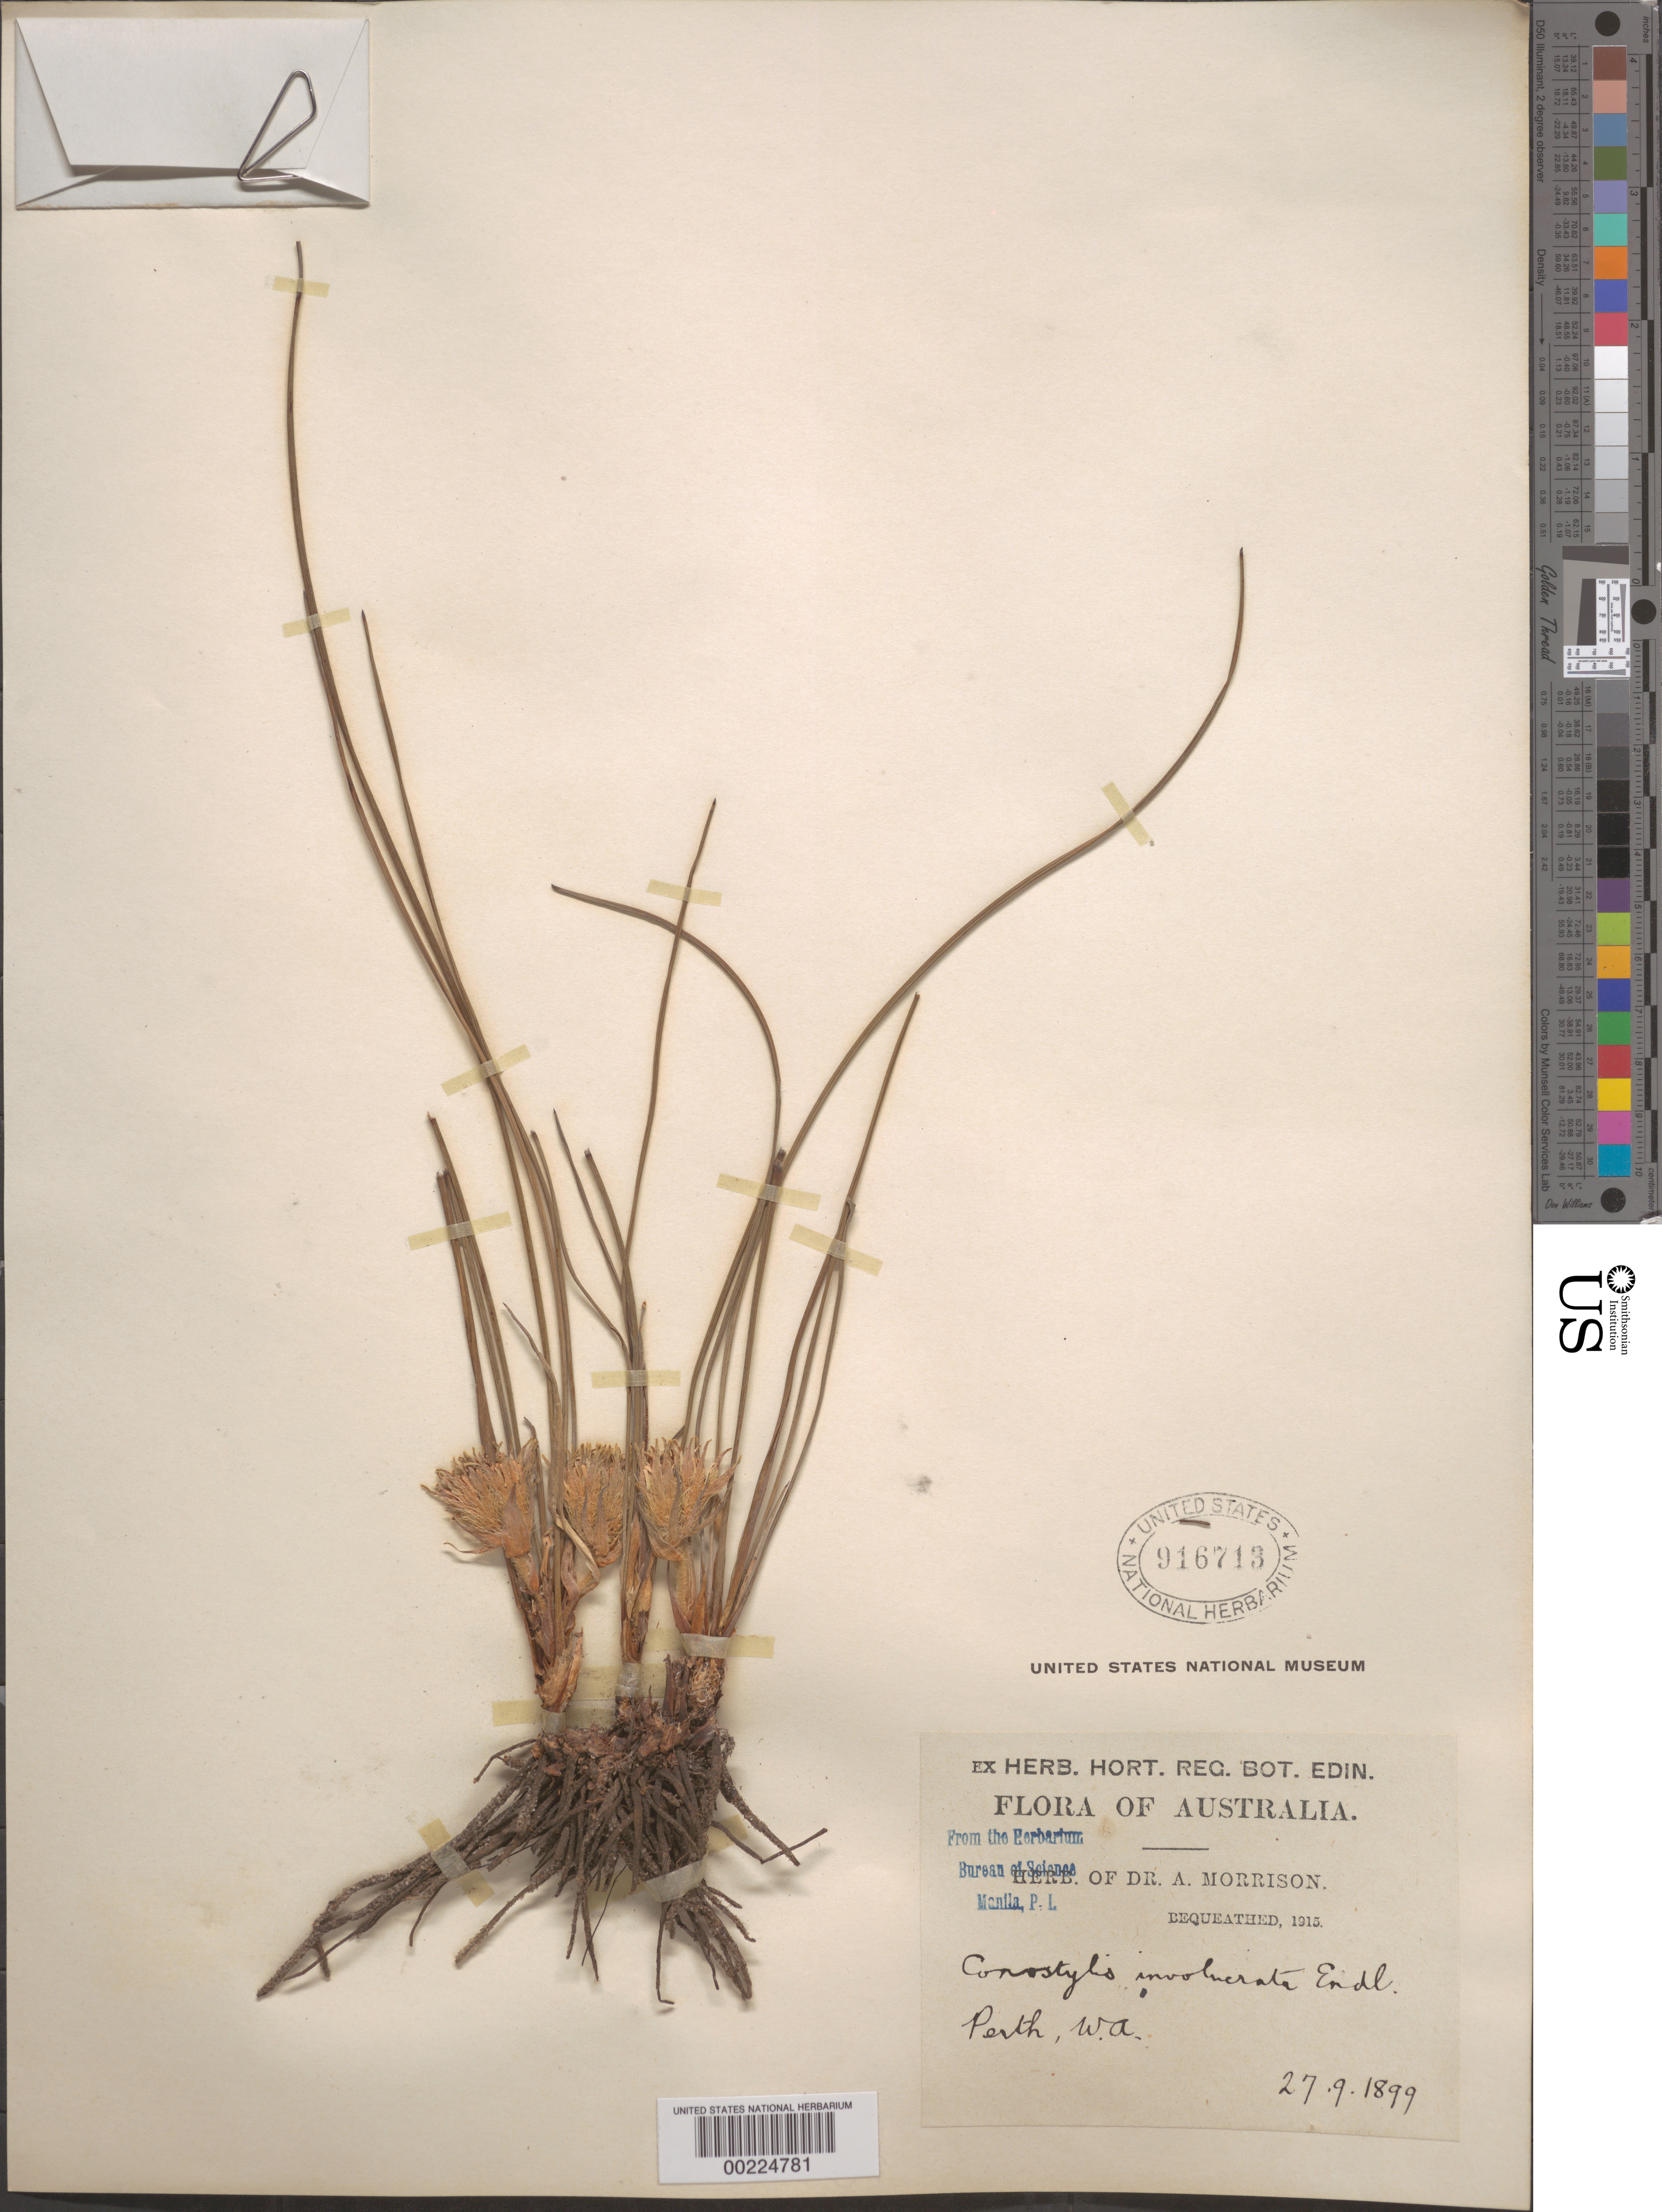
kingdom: Plantae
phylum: Tracheophyta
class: Liliopsida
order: Commelinales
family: Haemodoraceae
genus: Conostylis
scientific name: Conostylis involucrata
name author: Endl.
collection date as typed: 27 Sep 1899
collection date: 1899-09-27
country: Australia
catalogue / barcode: US 916713